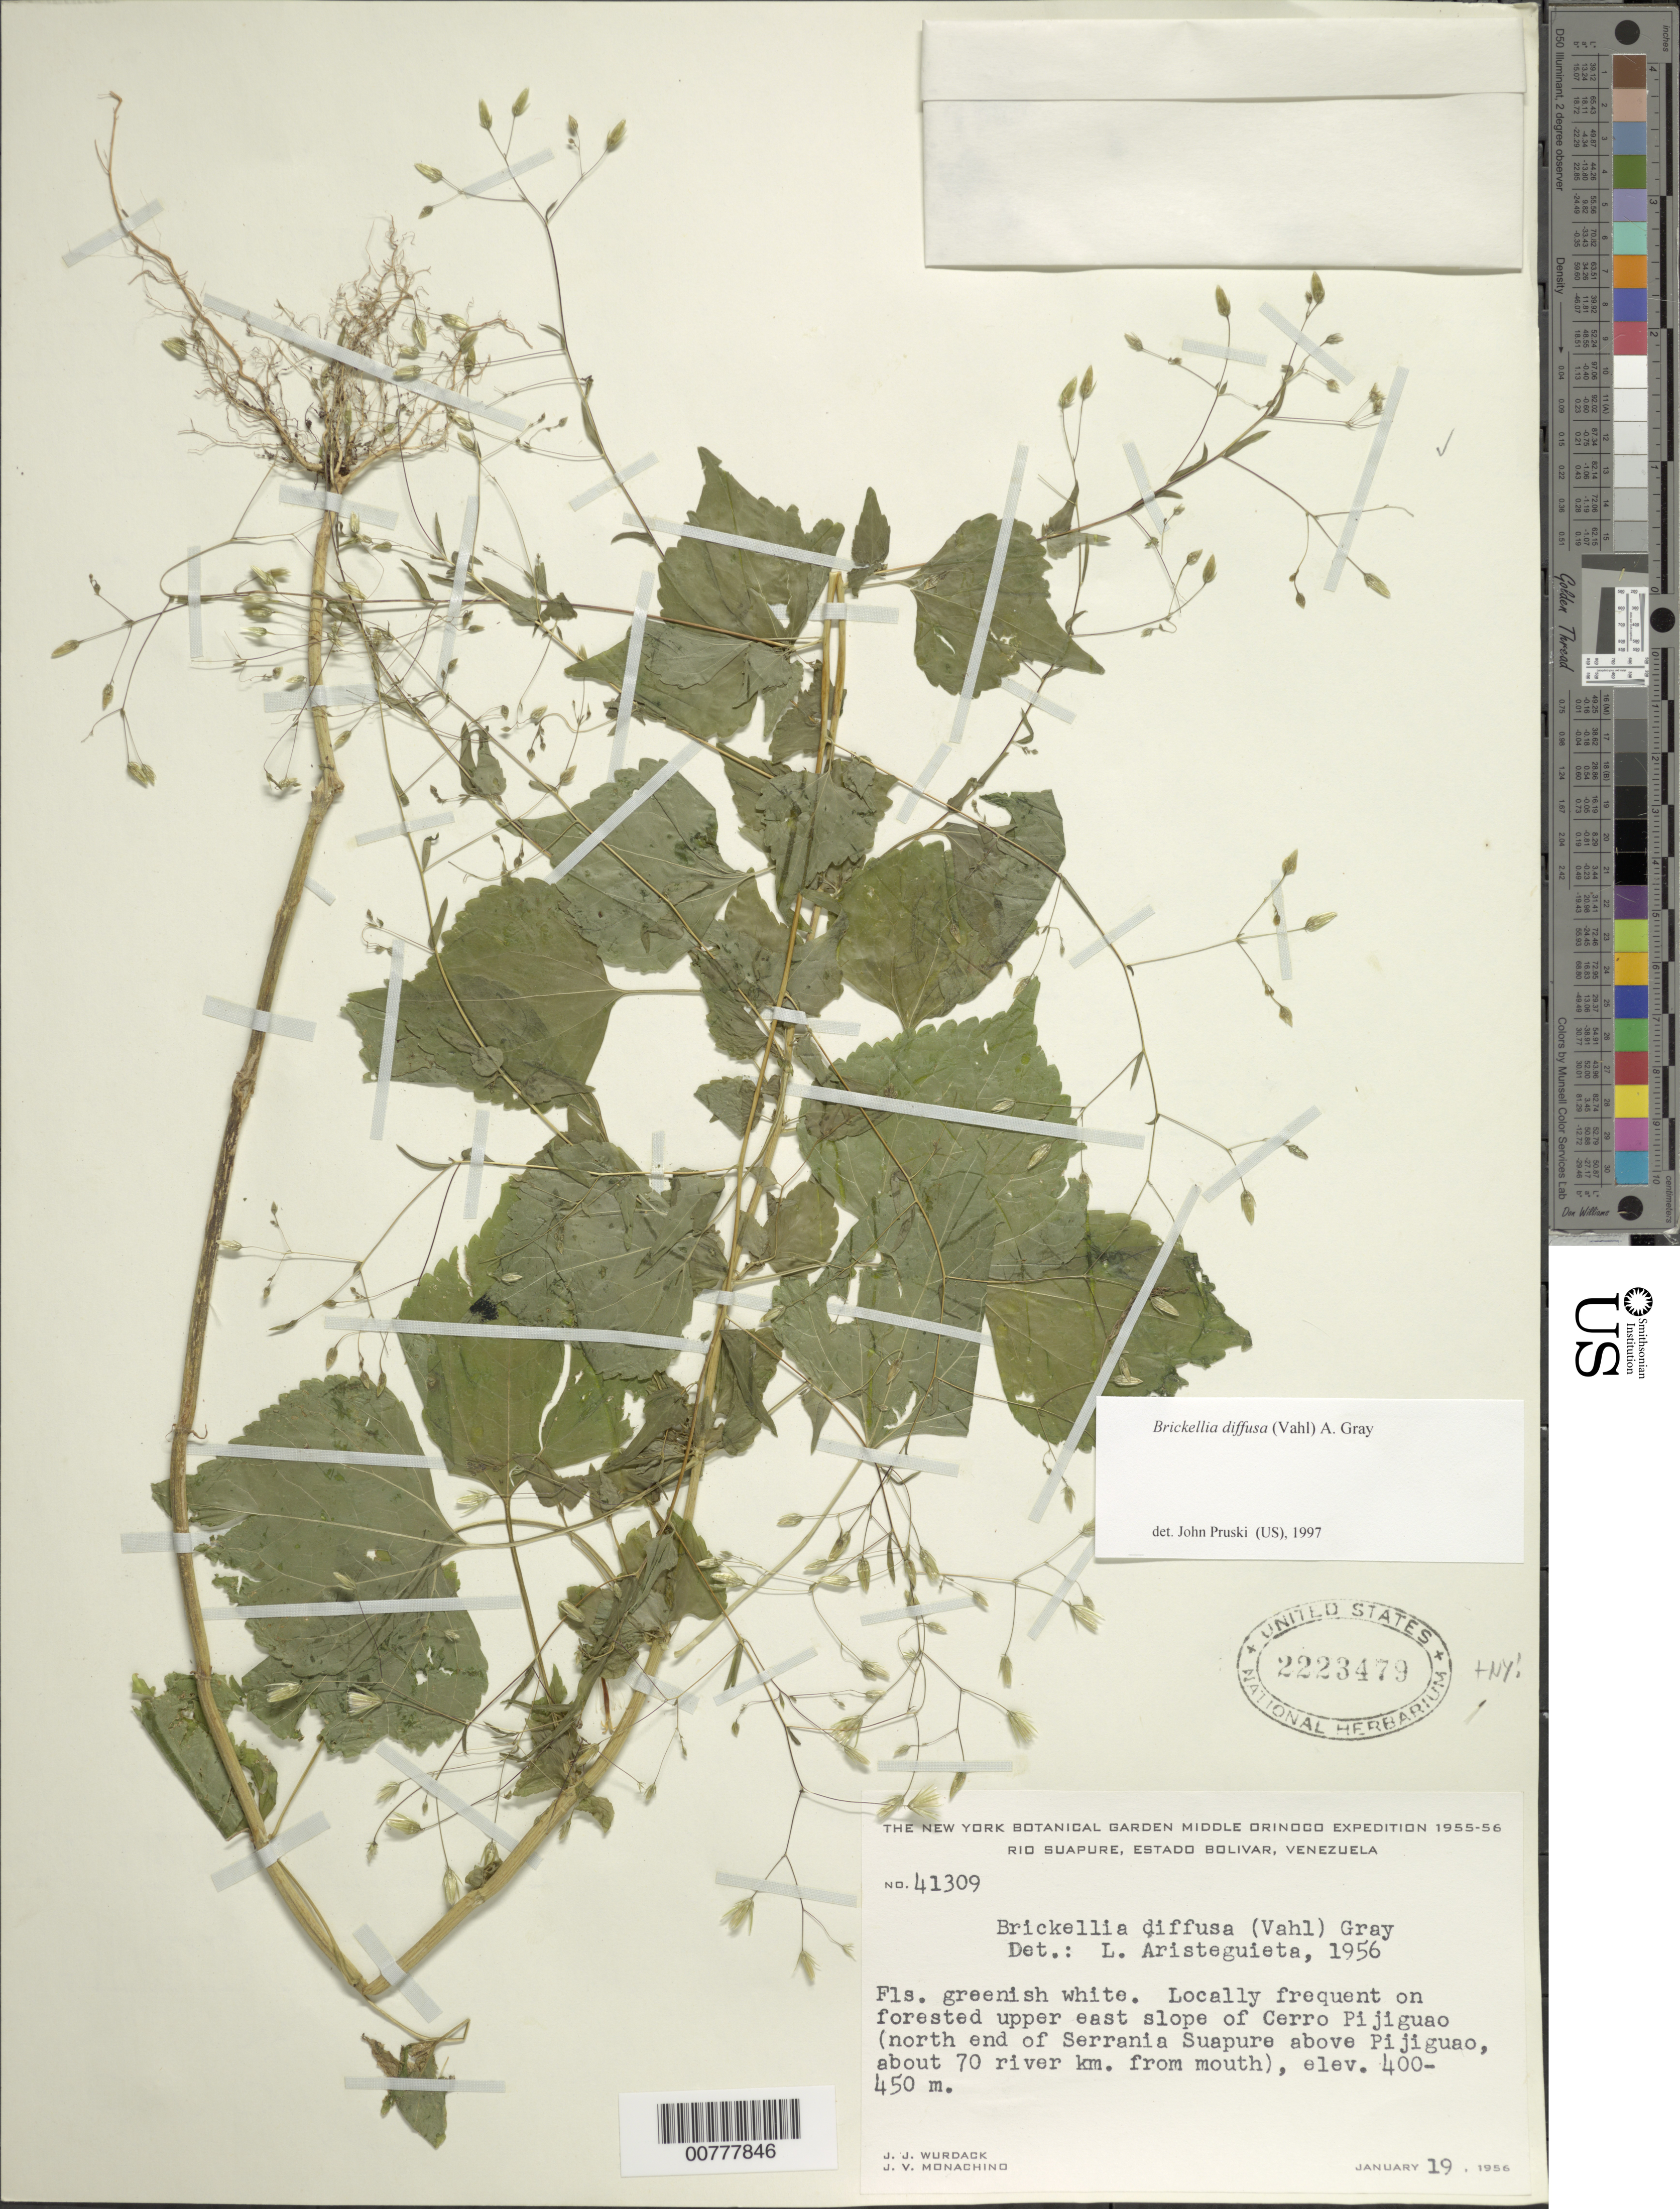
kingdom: Plantae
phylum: Tracheophyta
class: Magnoliopsida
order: Asterales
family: Asteraceae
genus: Brickellia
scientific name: Brickellia diffusa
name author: (Vahl) A. Gray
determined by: Aristeguieta, L.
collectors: J. J. Wurdack & J. V. Monachino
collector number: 41309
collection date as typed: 19-Jan-56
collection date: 1956-01-19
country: Venezuela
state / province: Bolívar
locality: Cerro Pijiguao, upper E slope, N end of Serrania Suapure above Pijiguao, about 70 river km from mouth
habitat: Upper east slope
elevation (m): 400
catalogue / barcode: US 2223479